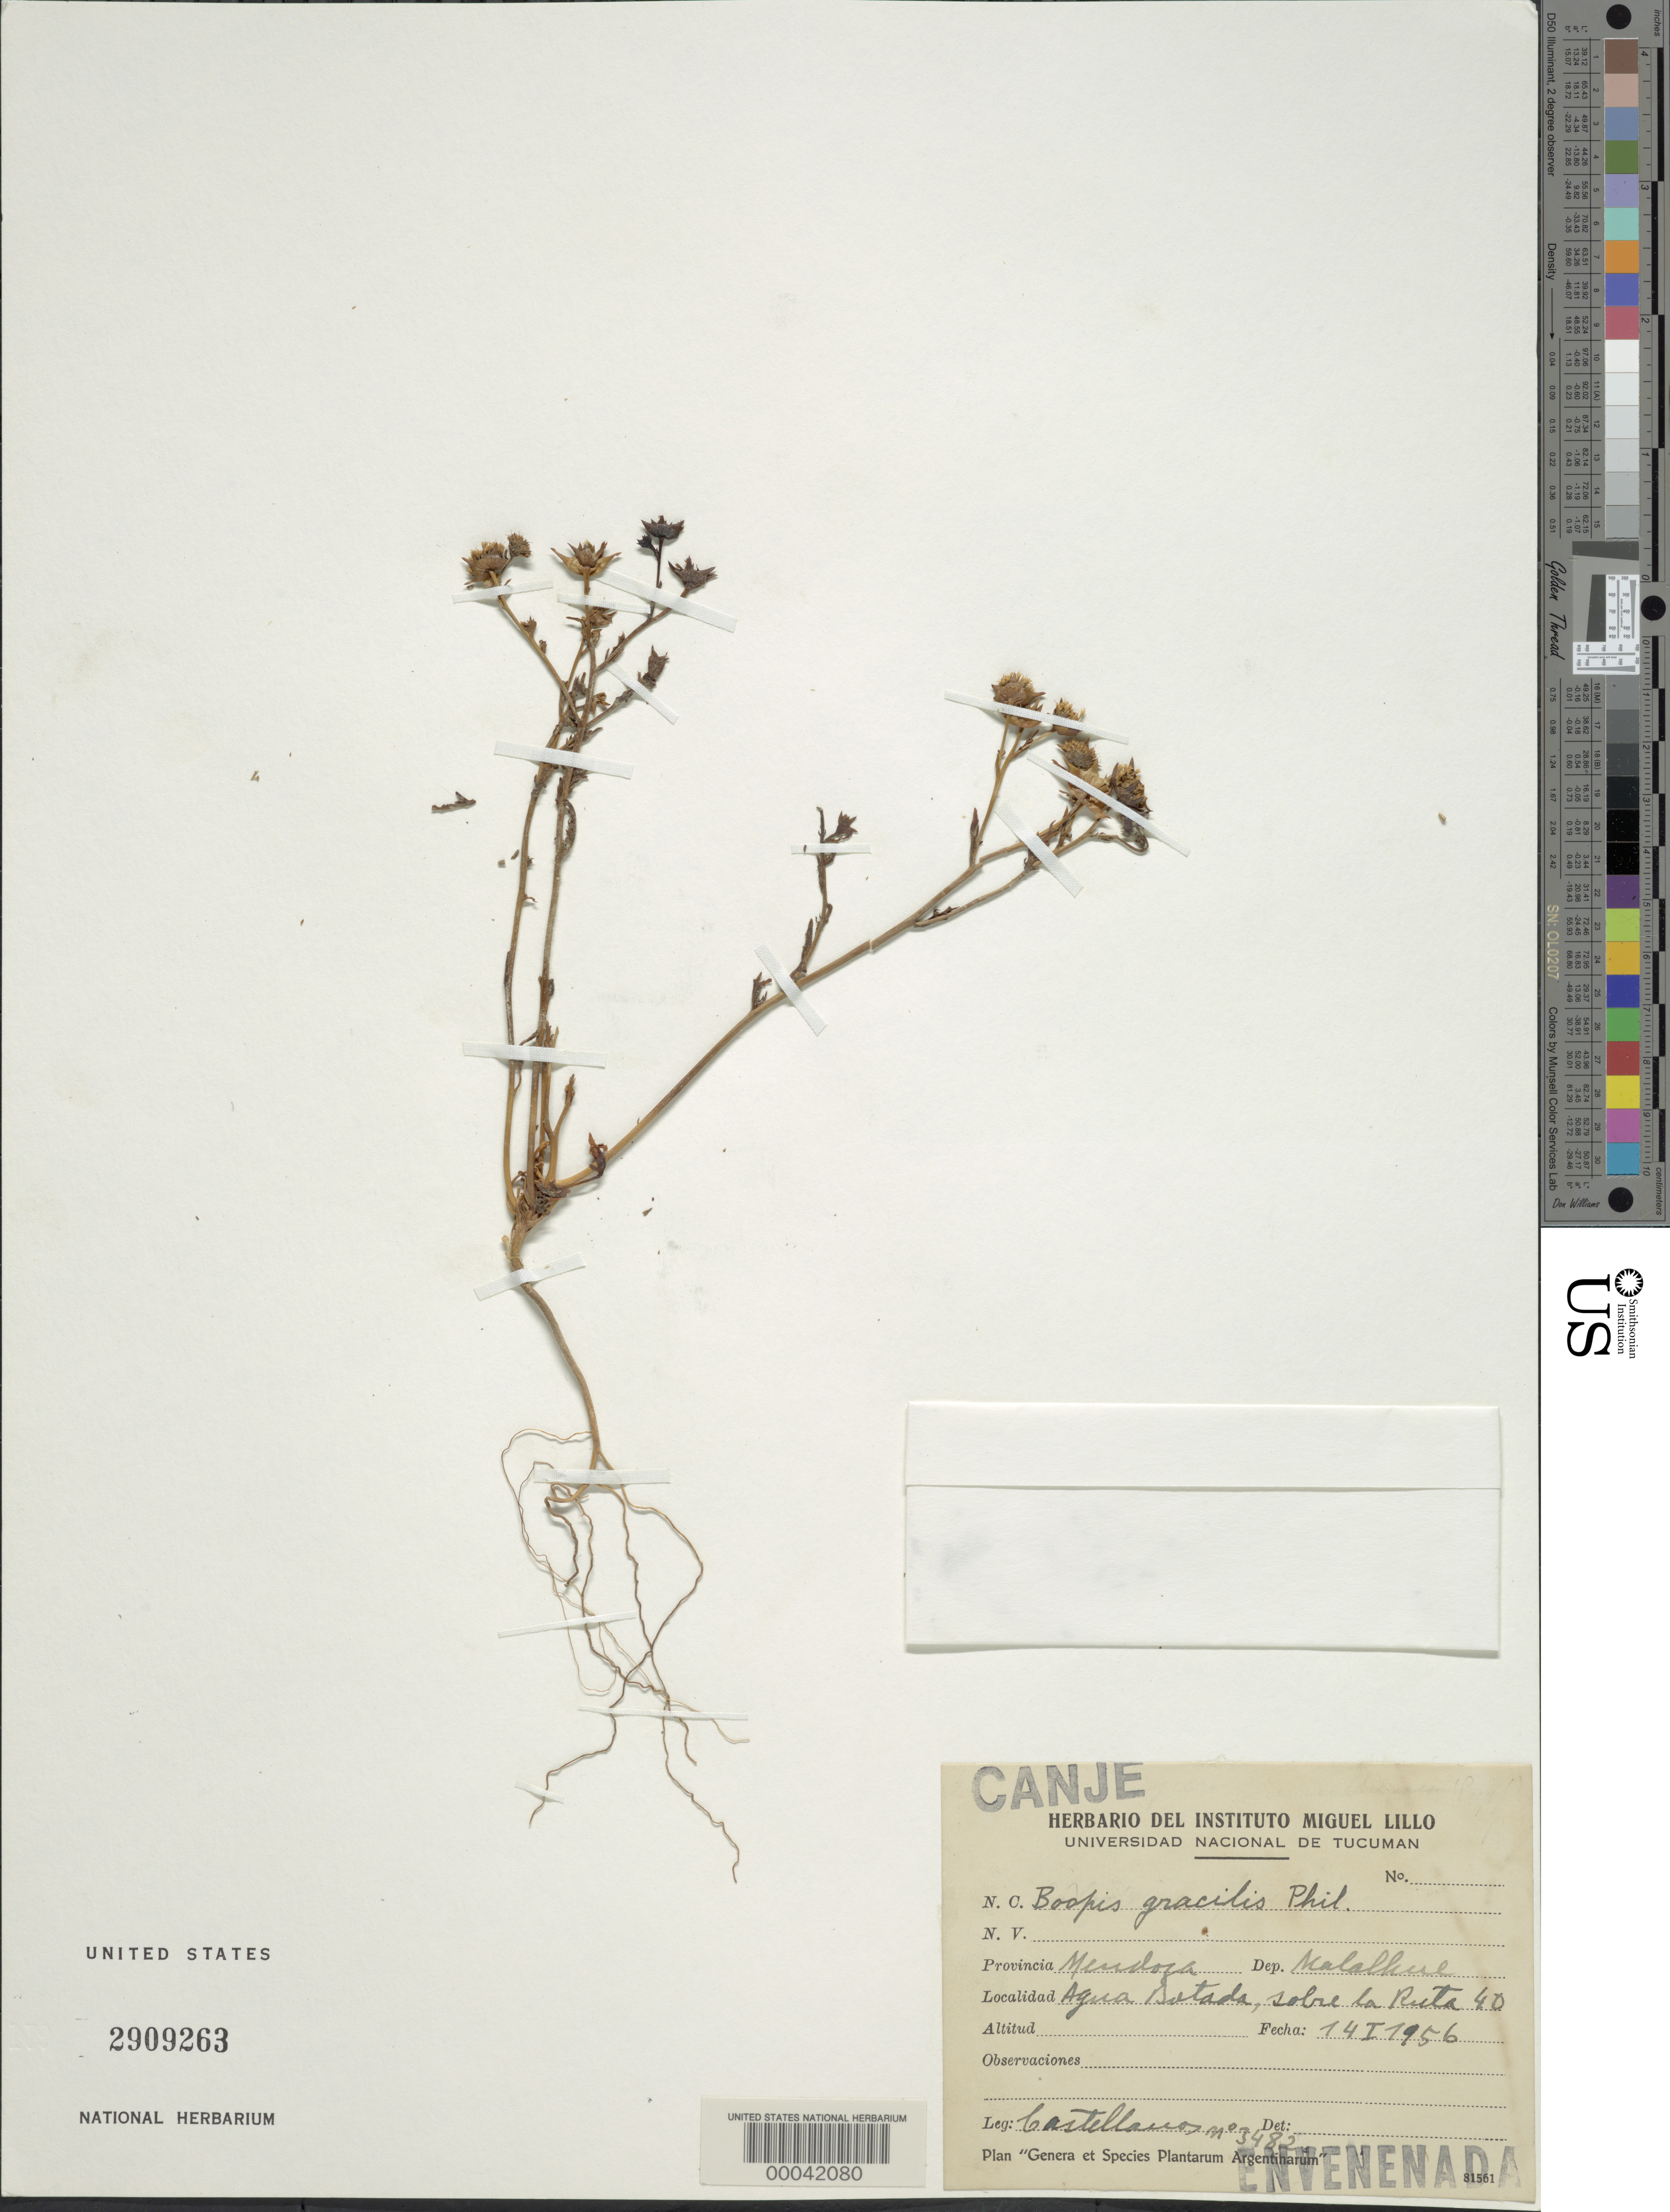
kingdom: Plantae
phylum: Tracheophyta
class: Magnoliopsida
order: Asterales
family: Calyceraceae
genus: Boopis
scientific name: Boopis gracilis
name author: Phil.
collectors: A. Castellanos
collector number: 3482**********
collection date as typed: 14 Jan 1956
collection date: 1956-01-14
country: Argentina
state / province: Mendoza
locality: Agua Botada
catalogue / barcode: US 2909263